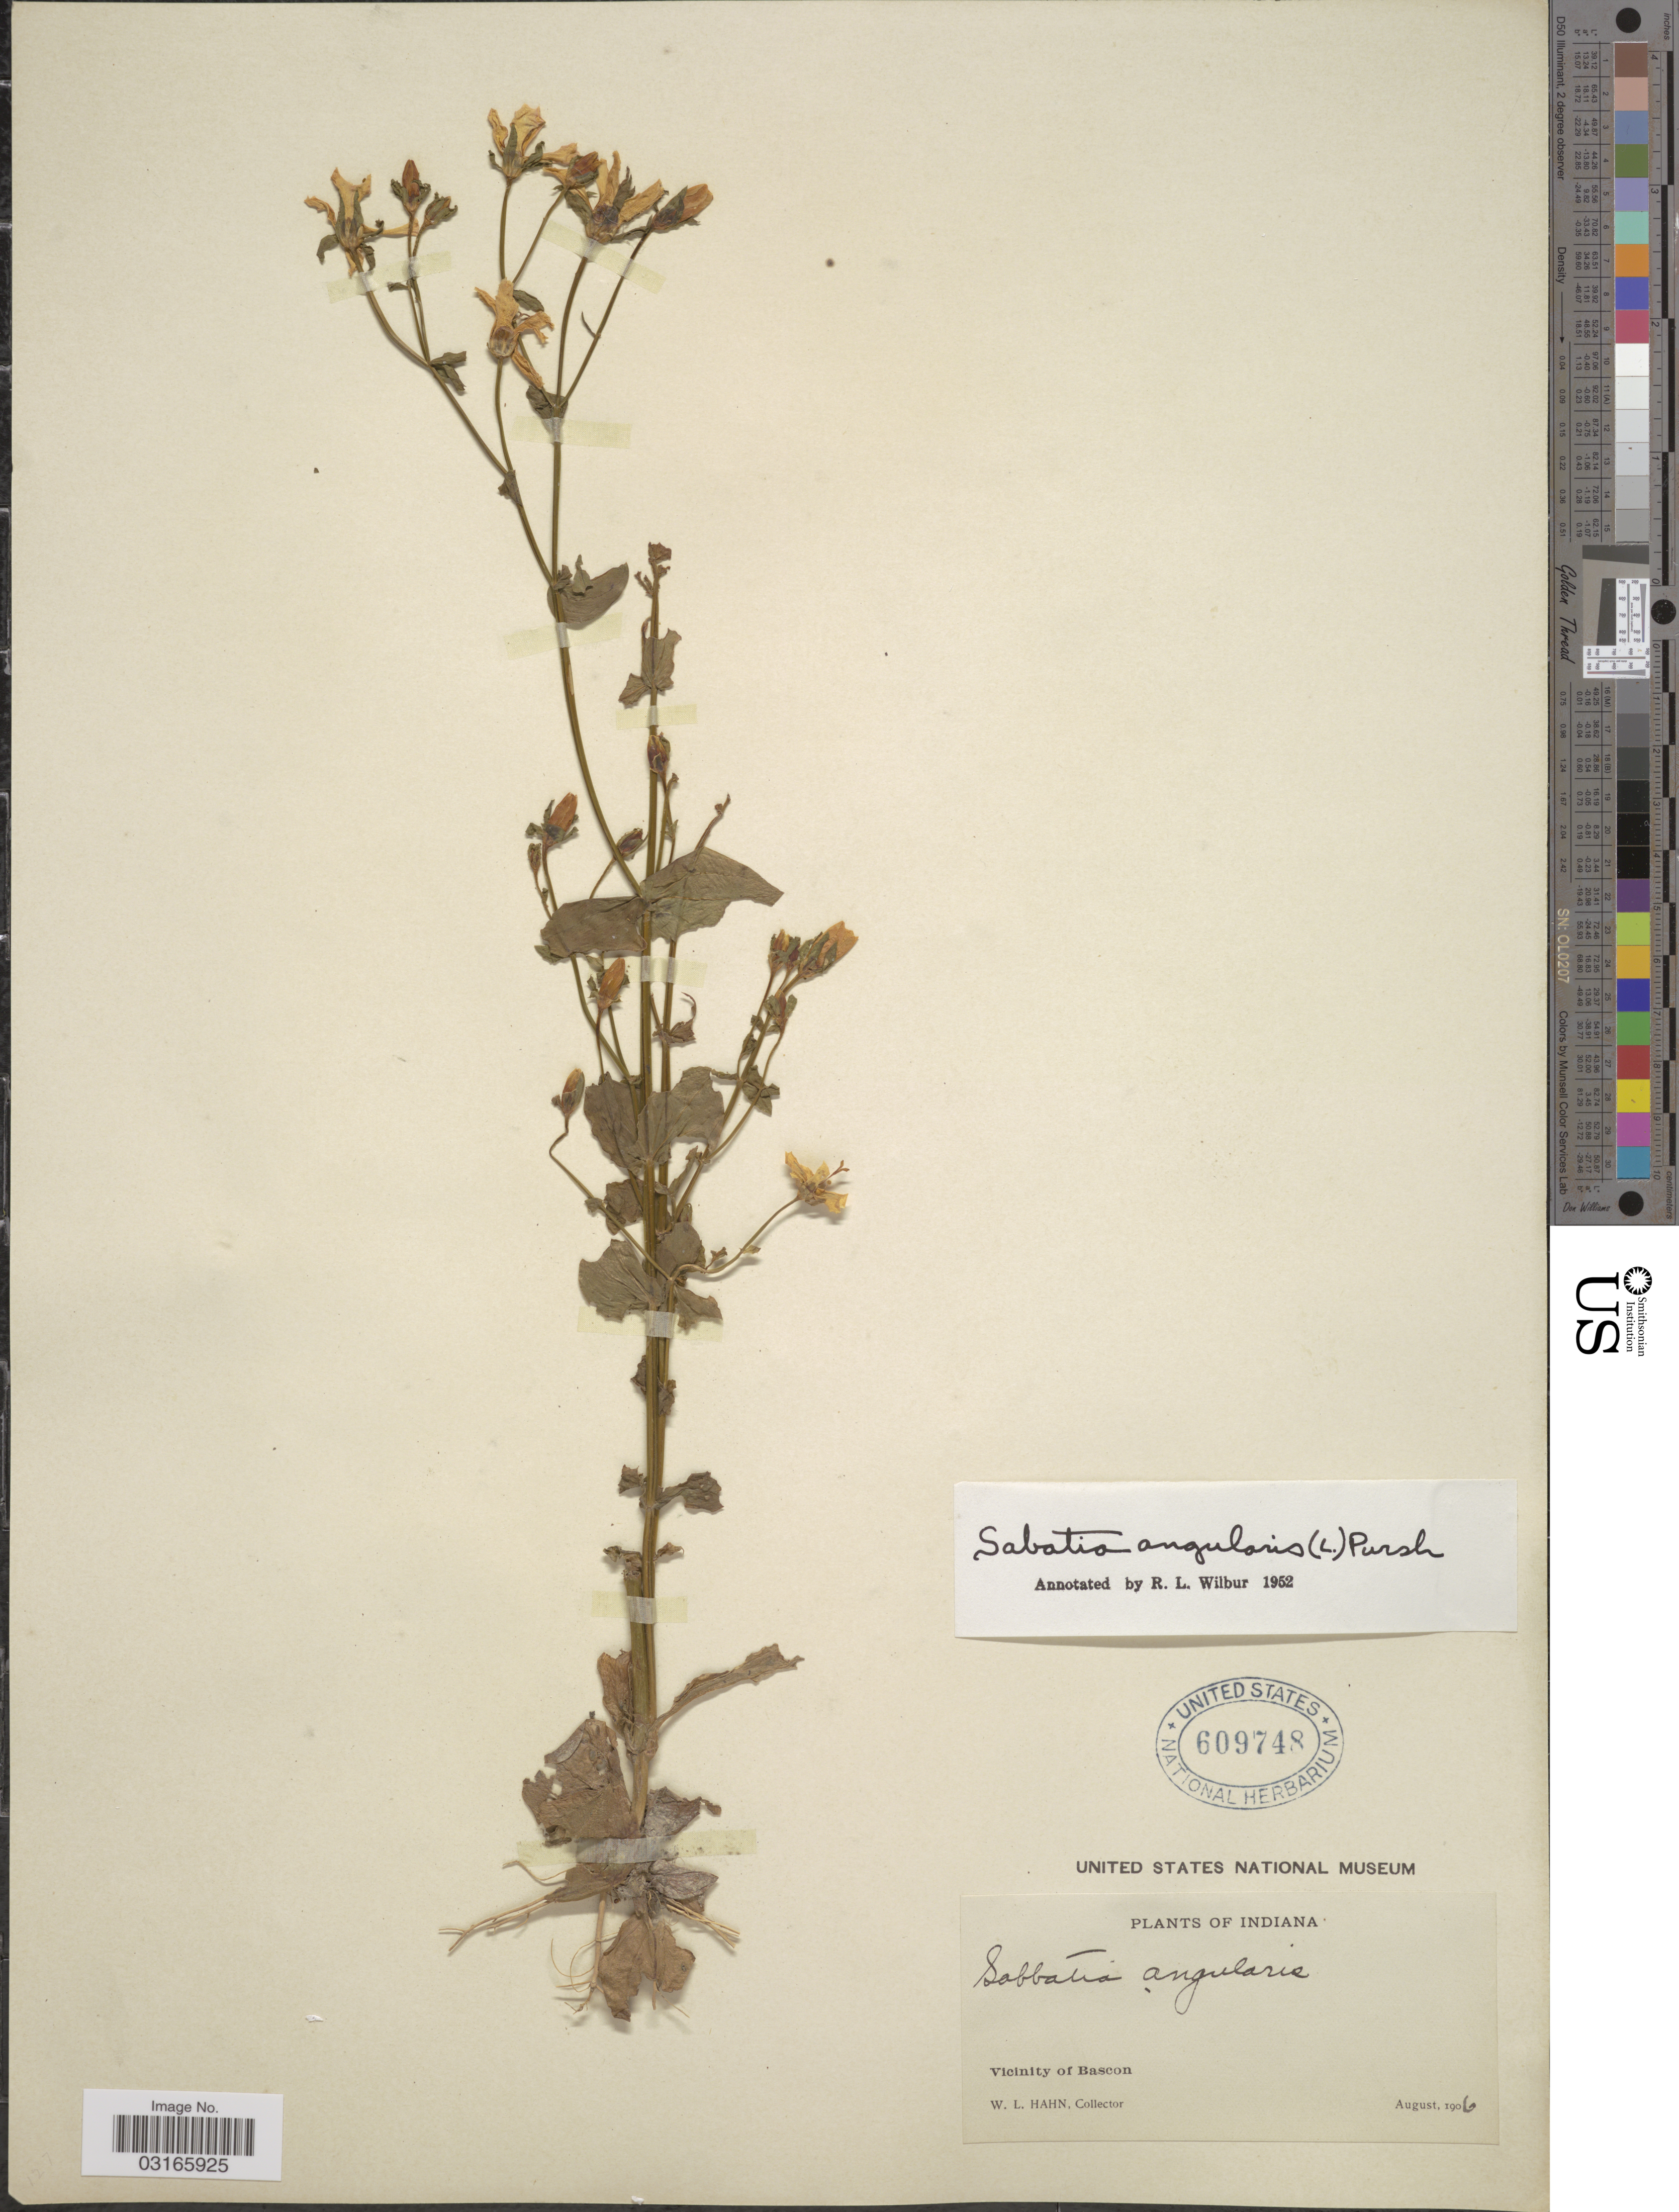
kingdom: Plantae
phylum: Tracheophyta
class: Magnoliopsida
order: Gentianales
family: Gentianaceae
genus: Sabatia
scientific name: Sabatia angularis (L.) Pursh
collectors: W. L. Hahn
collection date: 1906-08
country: United States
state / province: Indiana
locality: Vicinity of Bascon.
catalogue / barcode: US 609748